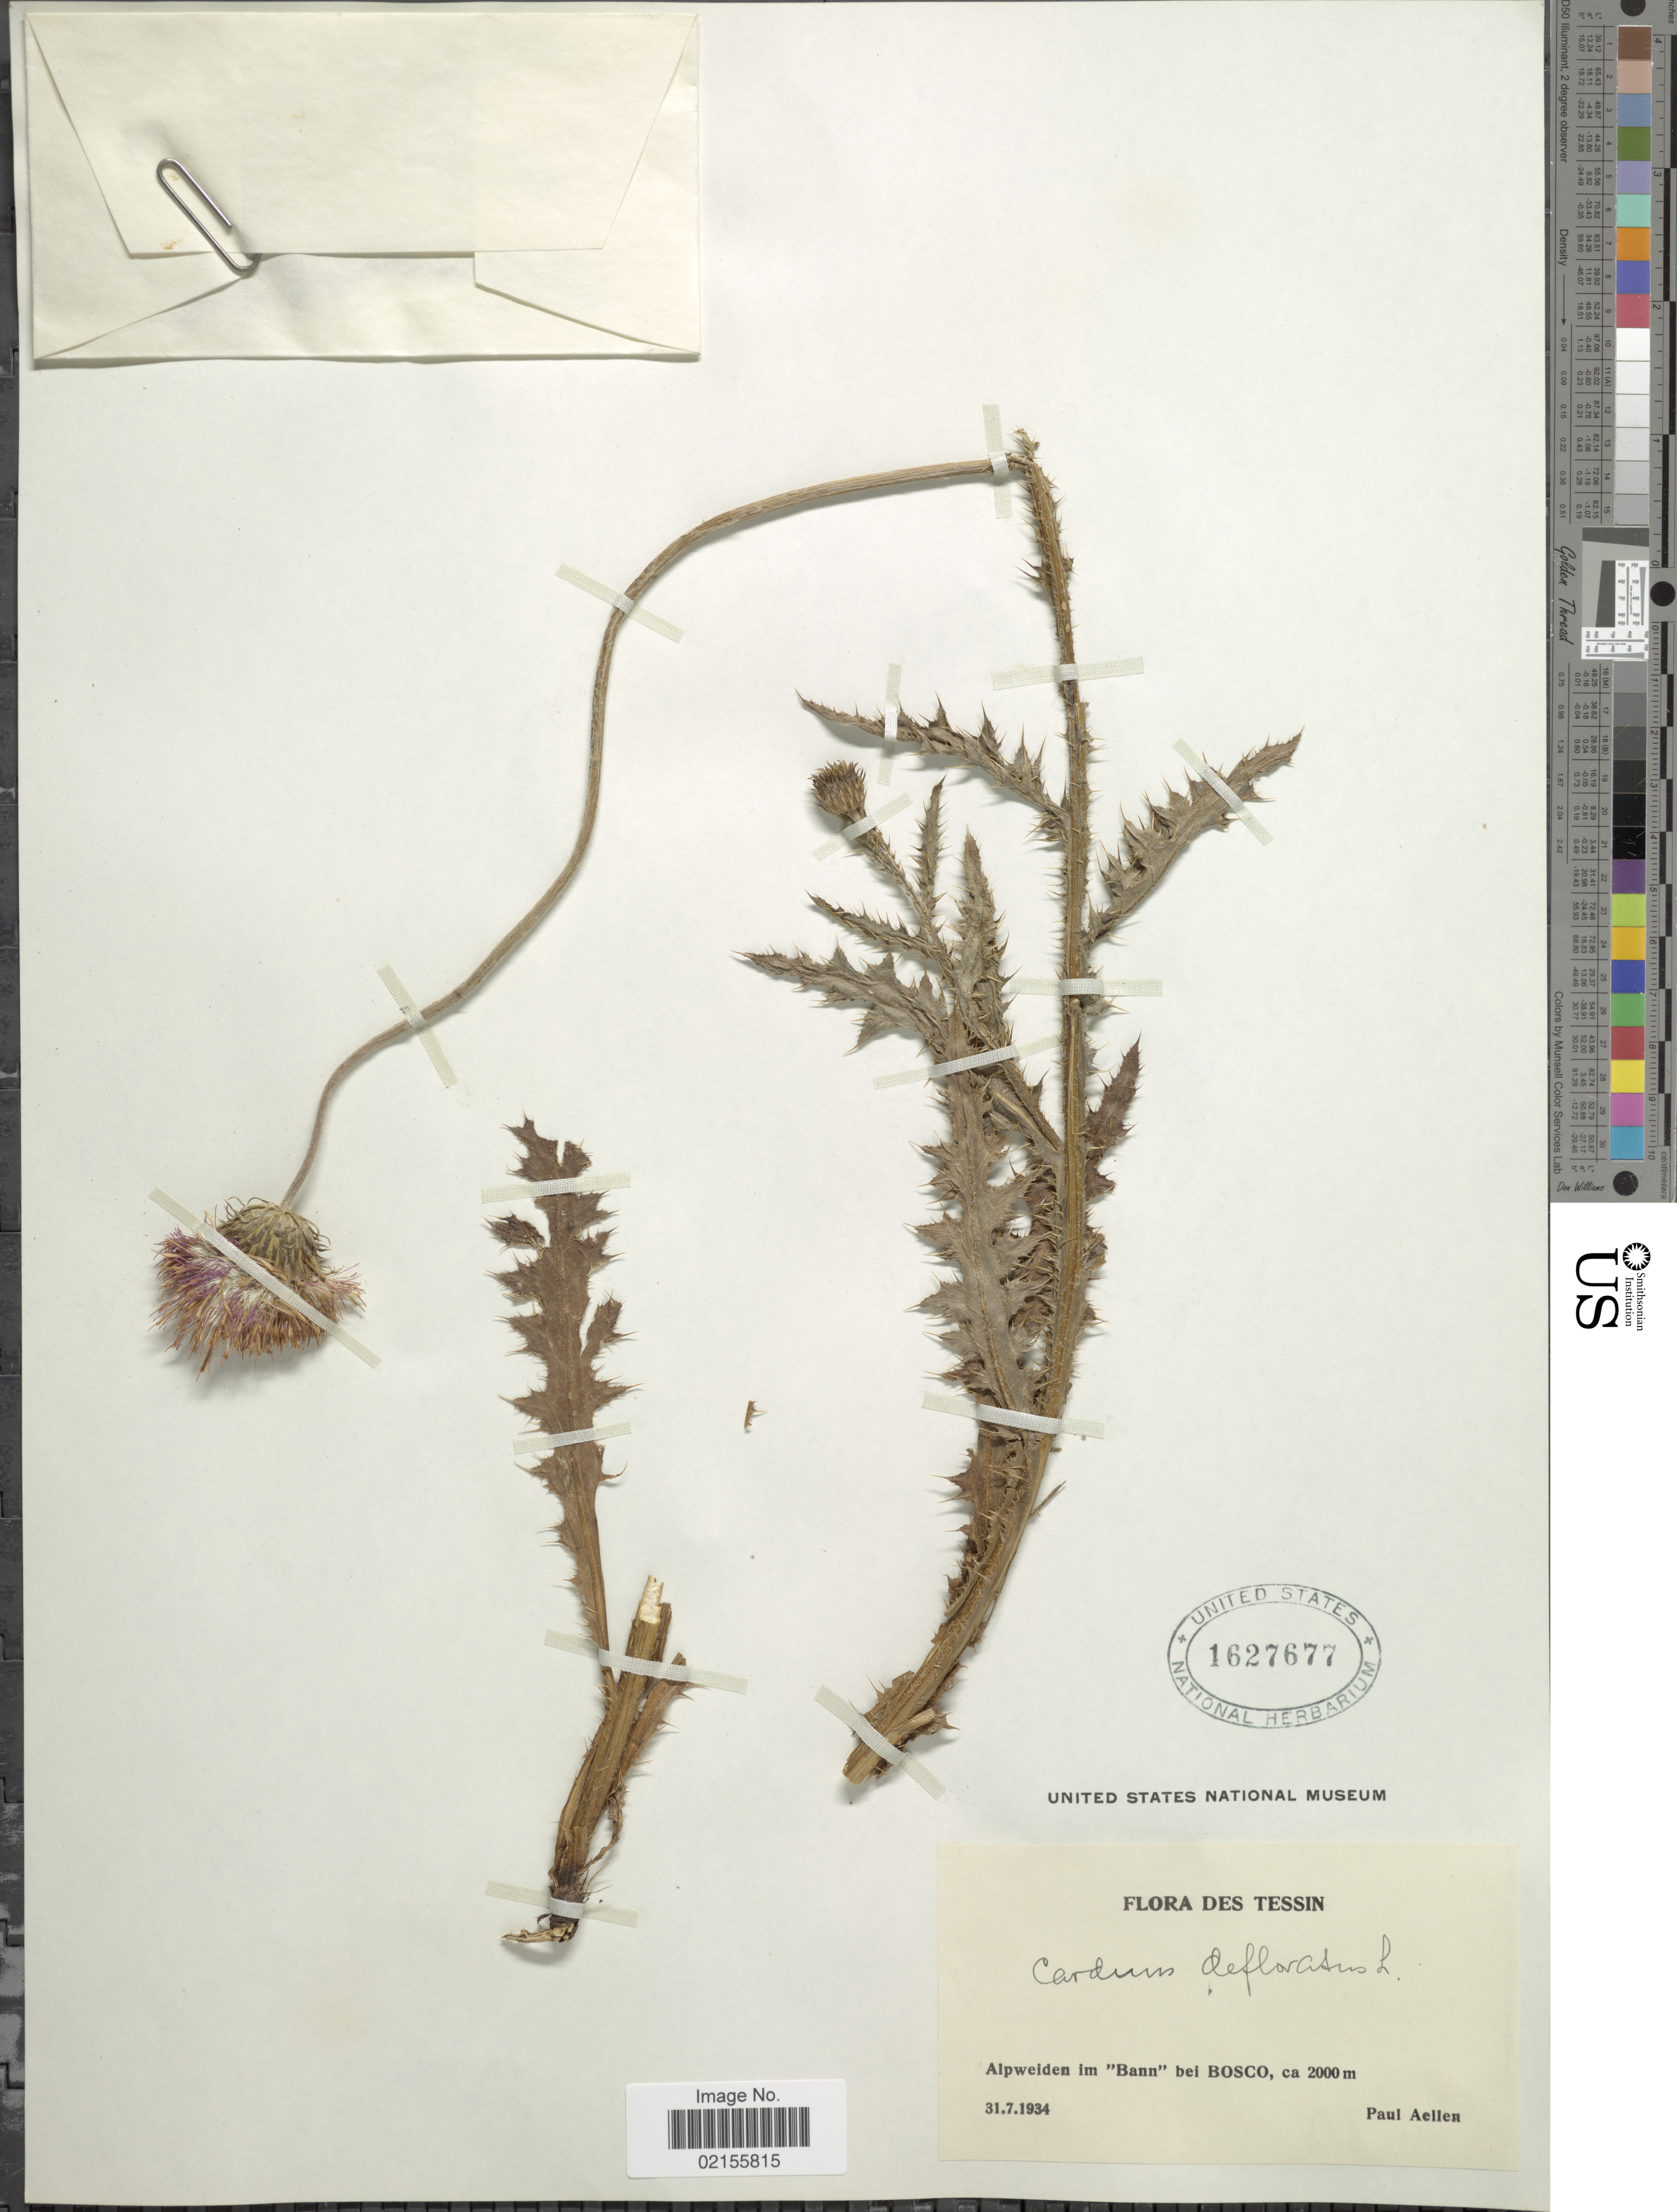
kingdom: Plantae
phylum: Tracheophyta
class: Magnoliopsida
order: Asterales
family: Asteraceae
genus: Carduus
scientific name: Carduus defloratus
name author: L.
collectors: P. Aellen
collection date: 1934-07-31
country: Switzerland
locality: Des tessin, Alpweiden im 'Bann' bei Bosco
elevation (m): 2000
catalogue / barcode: US 1627677